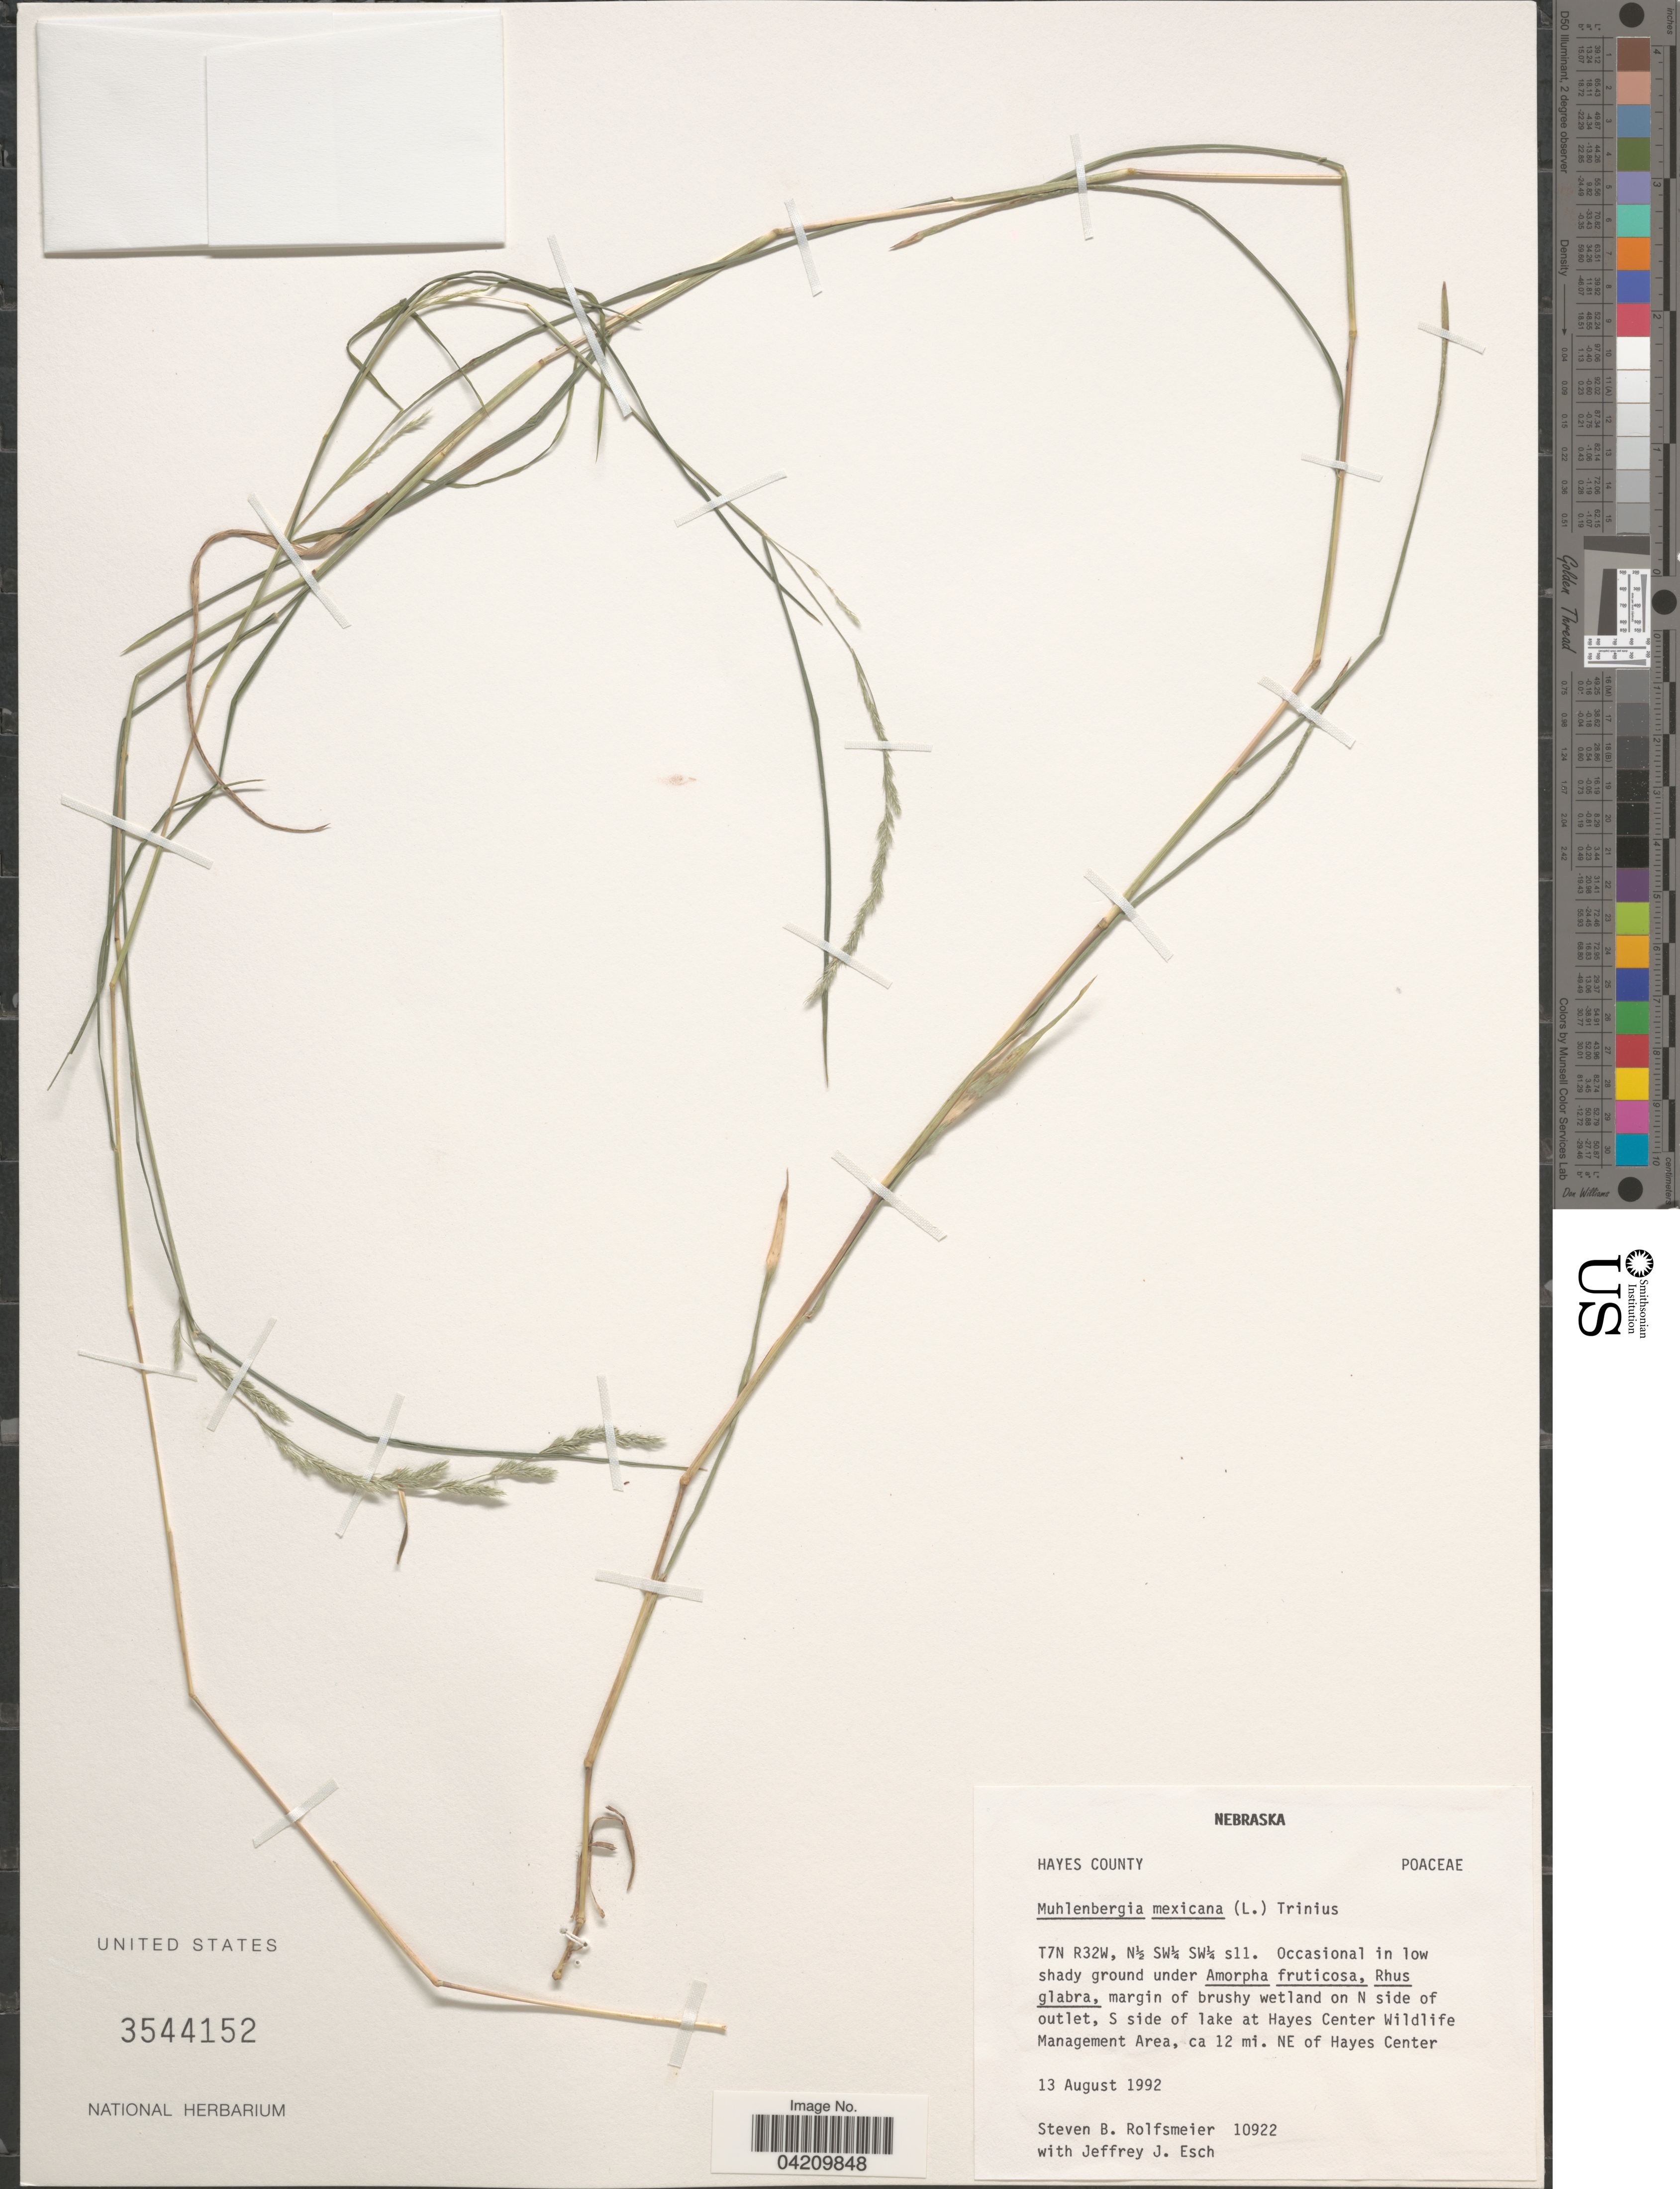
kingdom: Plantae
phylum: Tracheophyta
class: Liliopsida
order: Poales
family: Poaceae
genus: Muhlenbergia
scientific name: Muhlenbergia mexicana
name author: (L.) Trin.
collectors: S. Rolfsmeier & J. Esch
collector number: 10922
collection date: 1992-08-13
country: United States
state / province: Nebraska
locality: Hayes County. T17N R32W, N½ SW¼ SW¼ s11. On N side of outlet, S side of lake at Hayes Center Wildlife Management Area, ca 12 mi. NE of Hayes Center.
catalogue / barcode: US 3544152